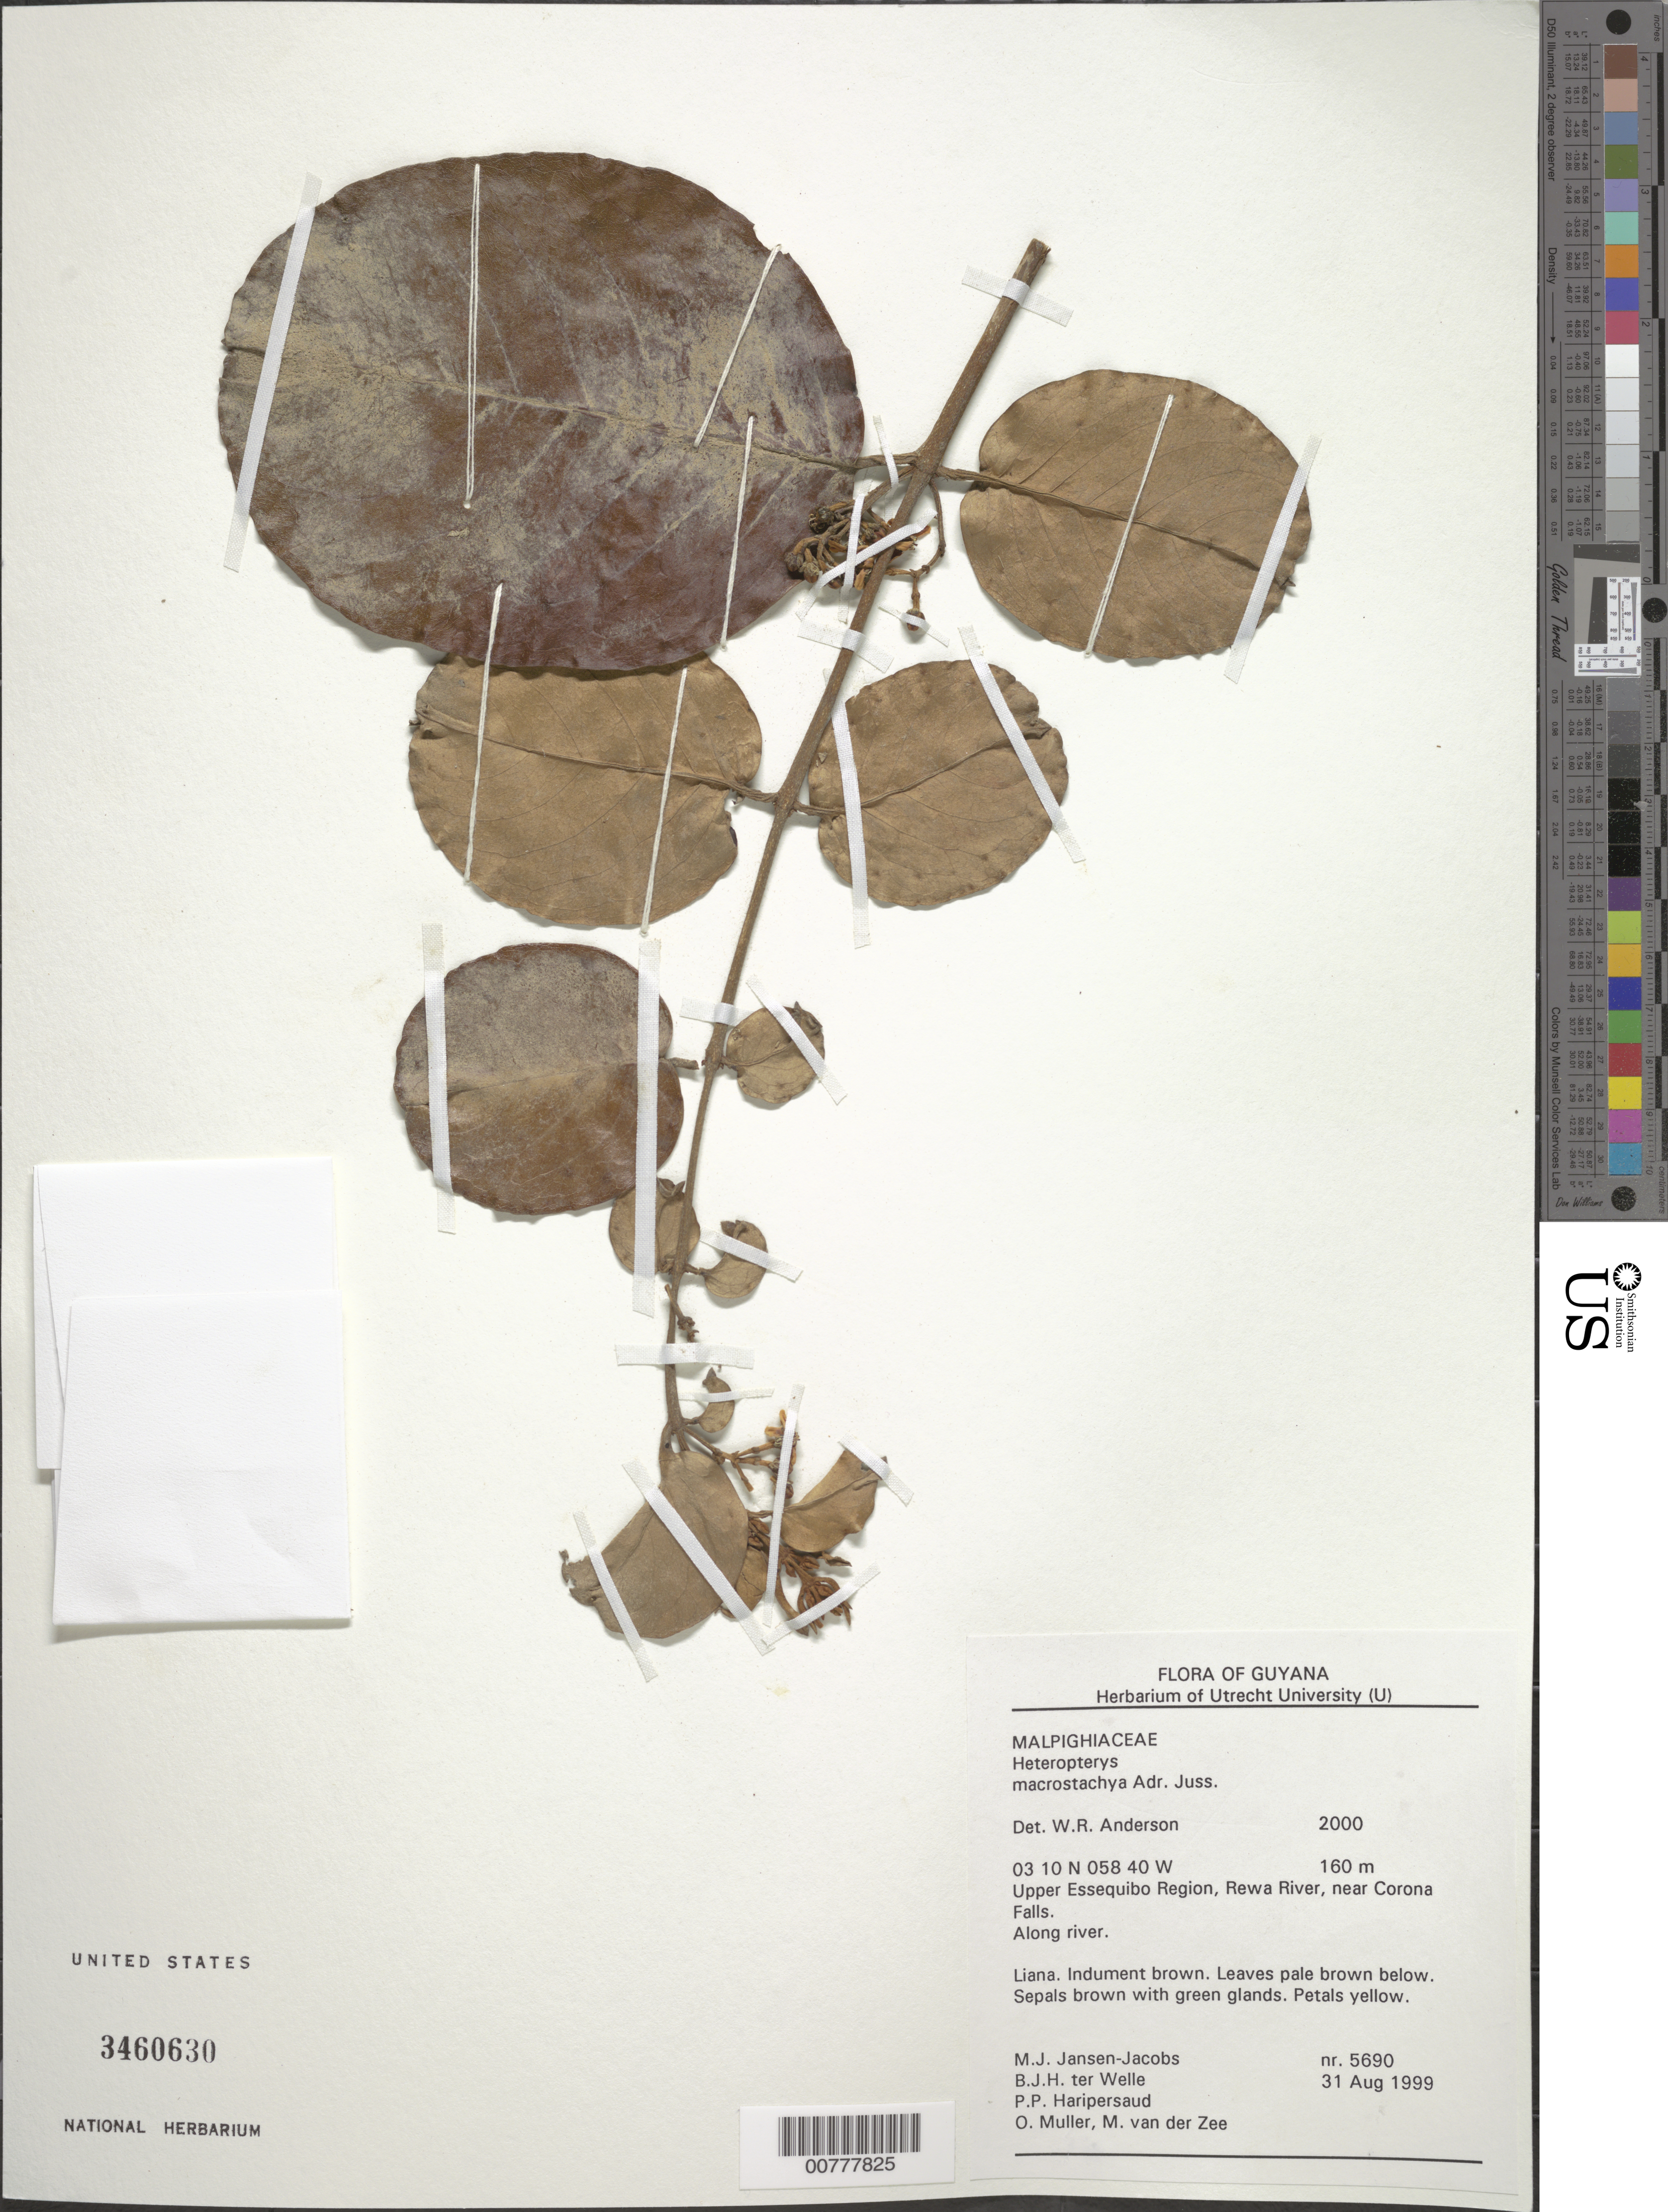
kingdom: Plantae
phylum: Tracheophyta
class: Magnoliopsida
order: Malpighiales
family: Malpighiaceae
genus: Heteropterys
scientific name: Heteropterys macrostachya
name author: A. Juss.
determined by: Anderson, W. R., (MICH), University of Michigan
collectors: M. J. Jansen-Jacobs, B. Welle, P. Haripersaud, O. Muller & M. van der Zee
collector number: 5690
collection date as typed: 31-Aug-99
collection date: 1999-08-31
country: Guyana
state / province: U. Takutu-U. Essequibo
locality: Rewa River, near Corona Falls, Upper Essequibo Region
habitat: Along river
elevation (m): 160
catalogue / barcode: US 3460630